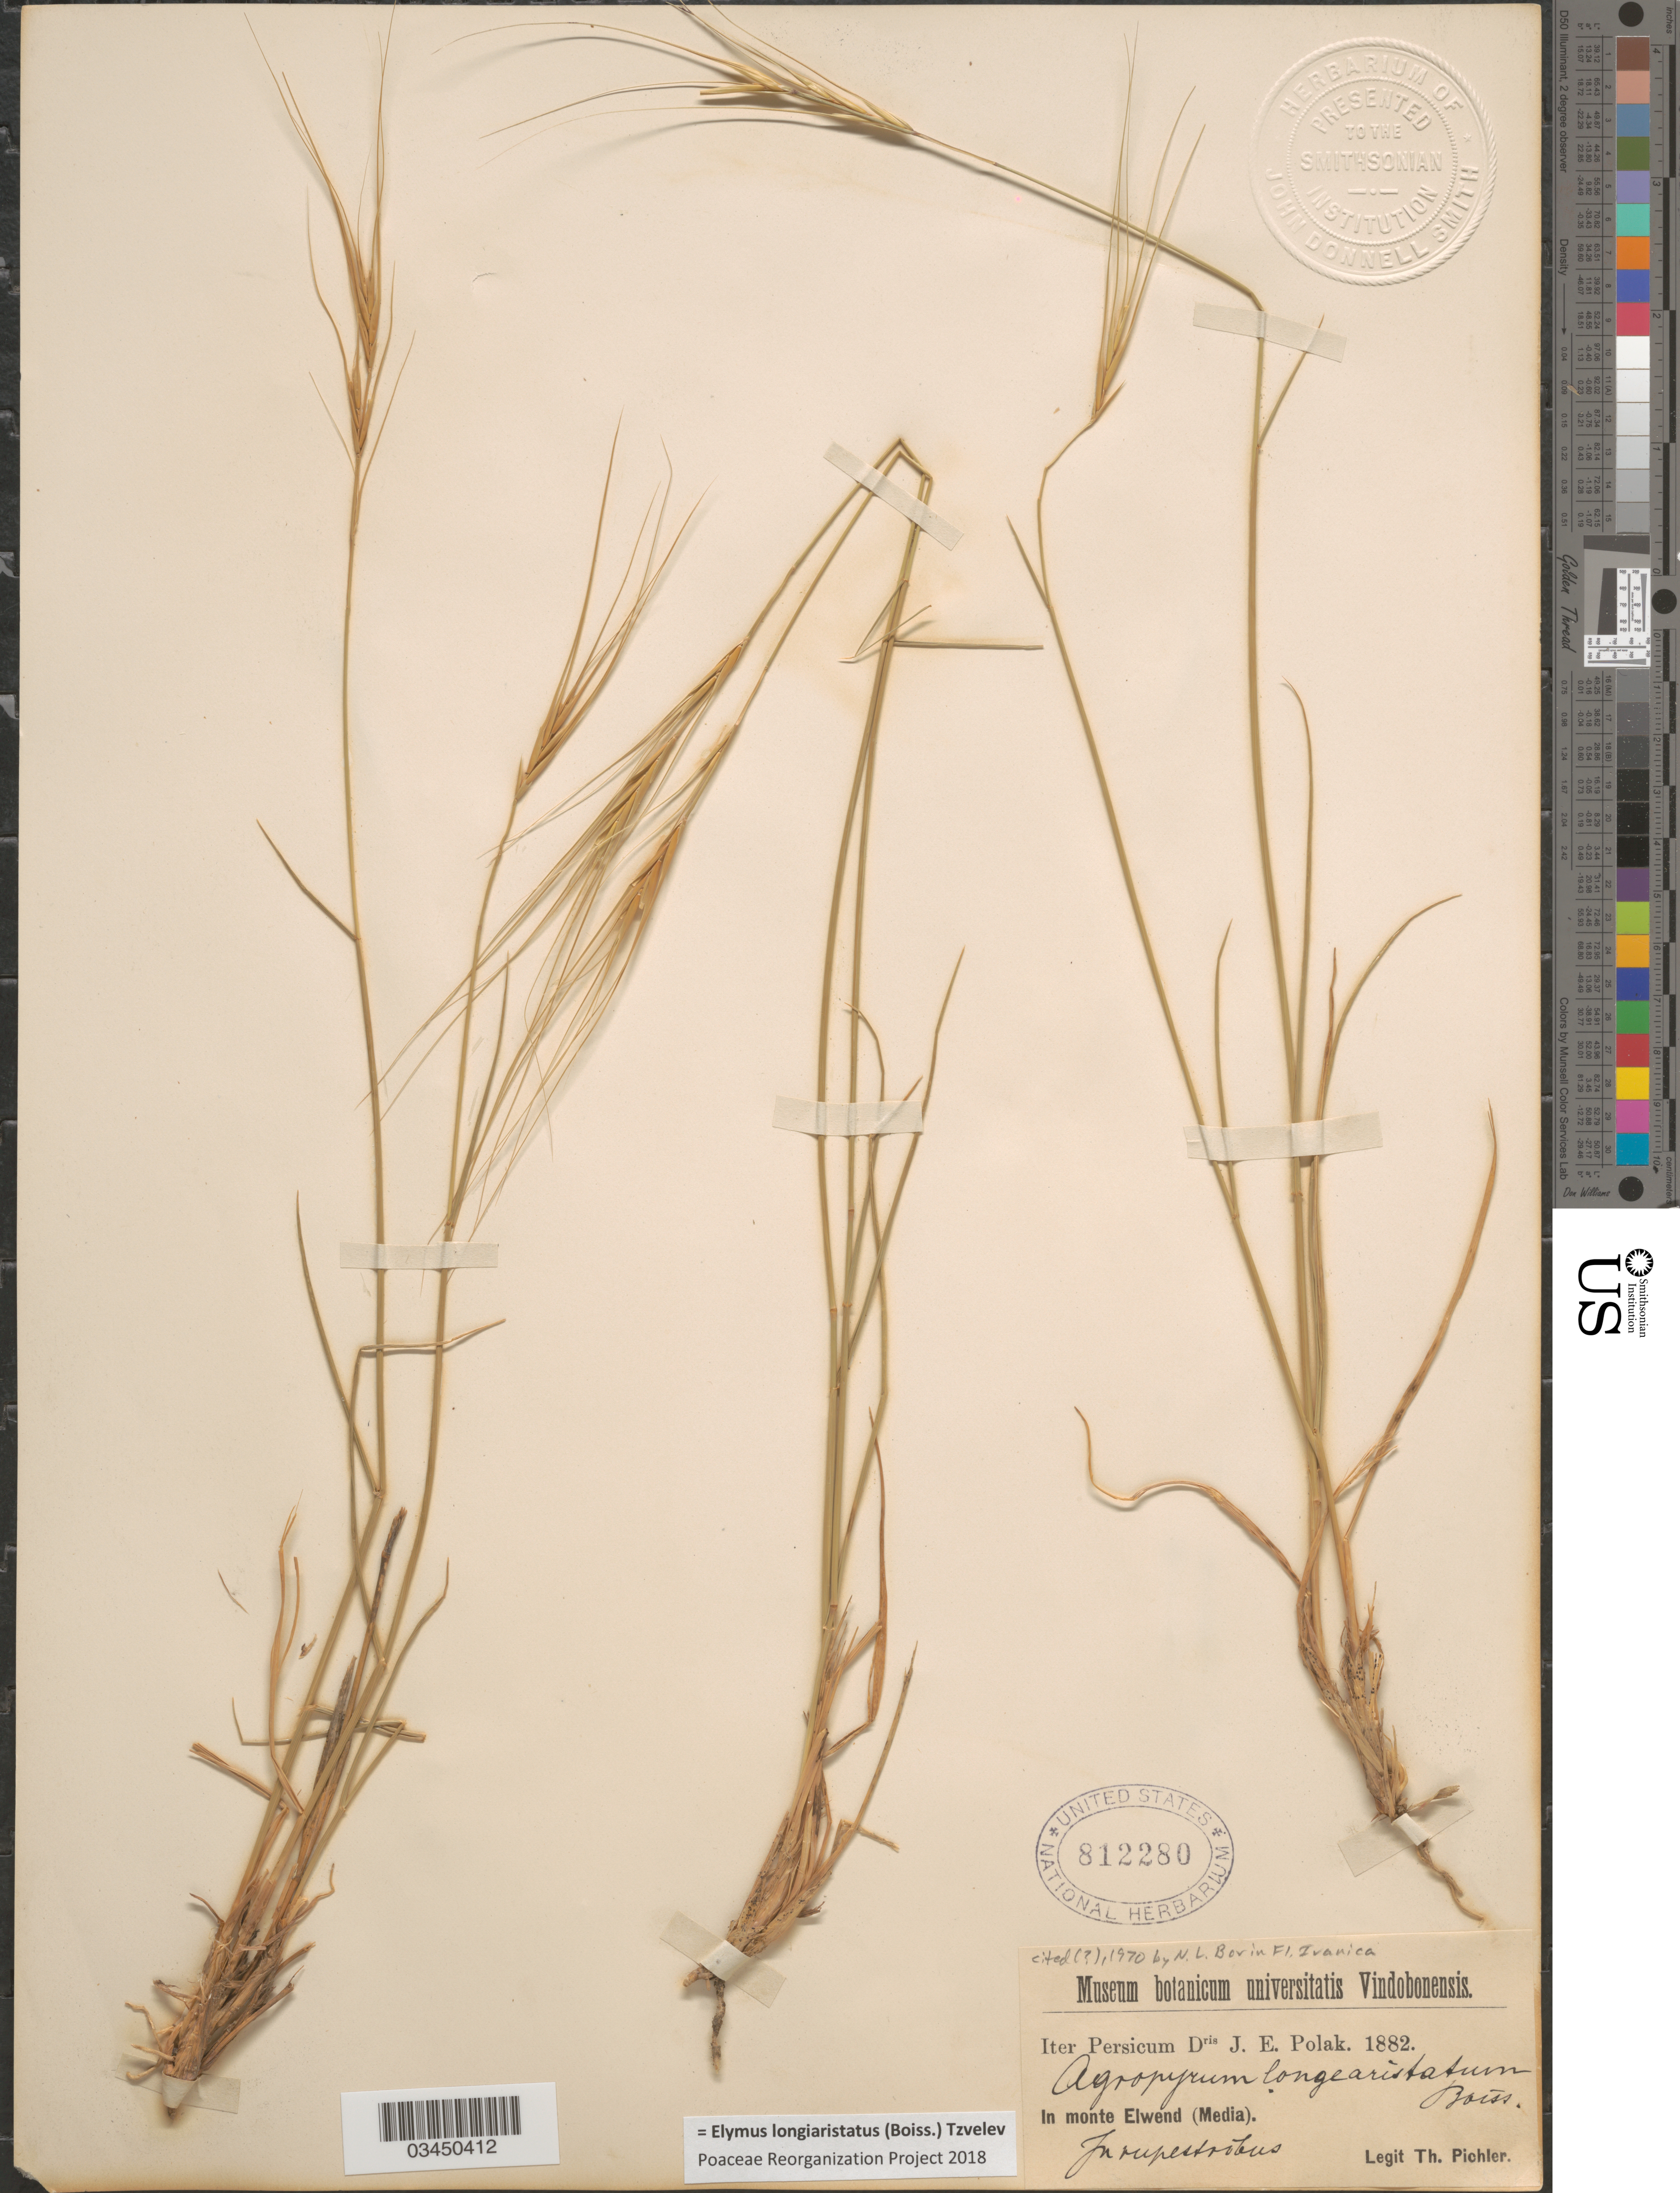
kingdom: Plantae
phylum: Tracheophyta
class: Liliopsida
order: Poales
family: Poaceae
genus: Elymus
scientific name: Elymus longiaristatus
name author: (Boiss.) Tzvelev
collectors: T. Pichler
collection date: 1882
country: Iran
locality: Iter Persicum Dris J. E. Polak. 1882. In monte Elwend (Media). In rupestrobus.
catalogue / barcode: US 812280